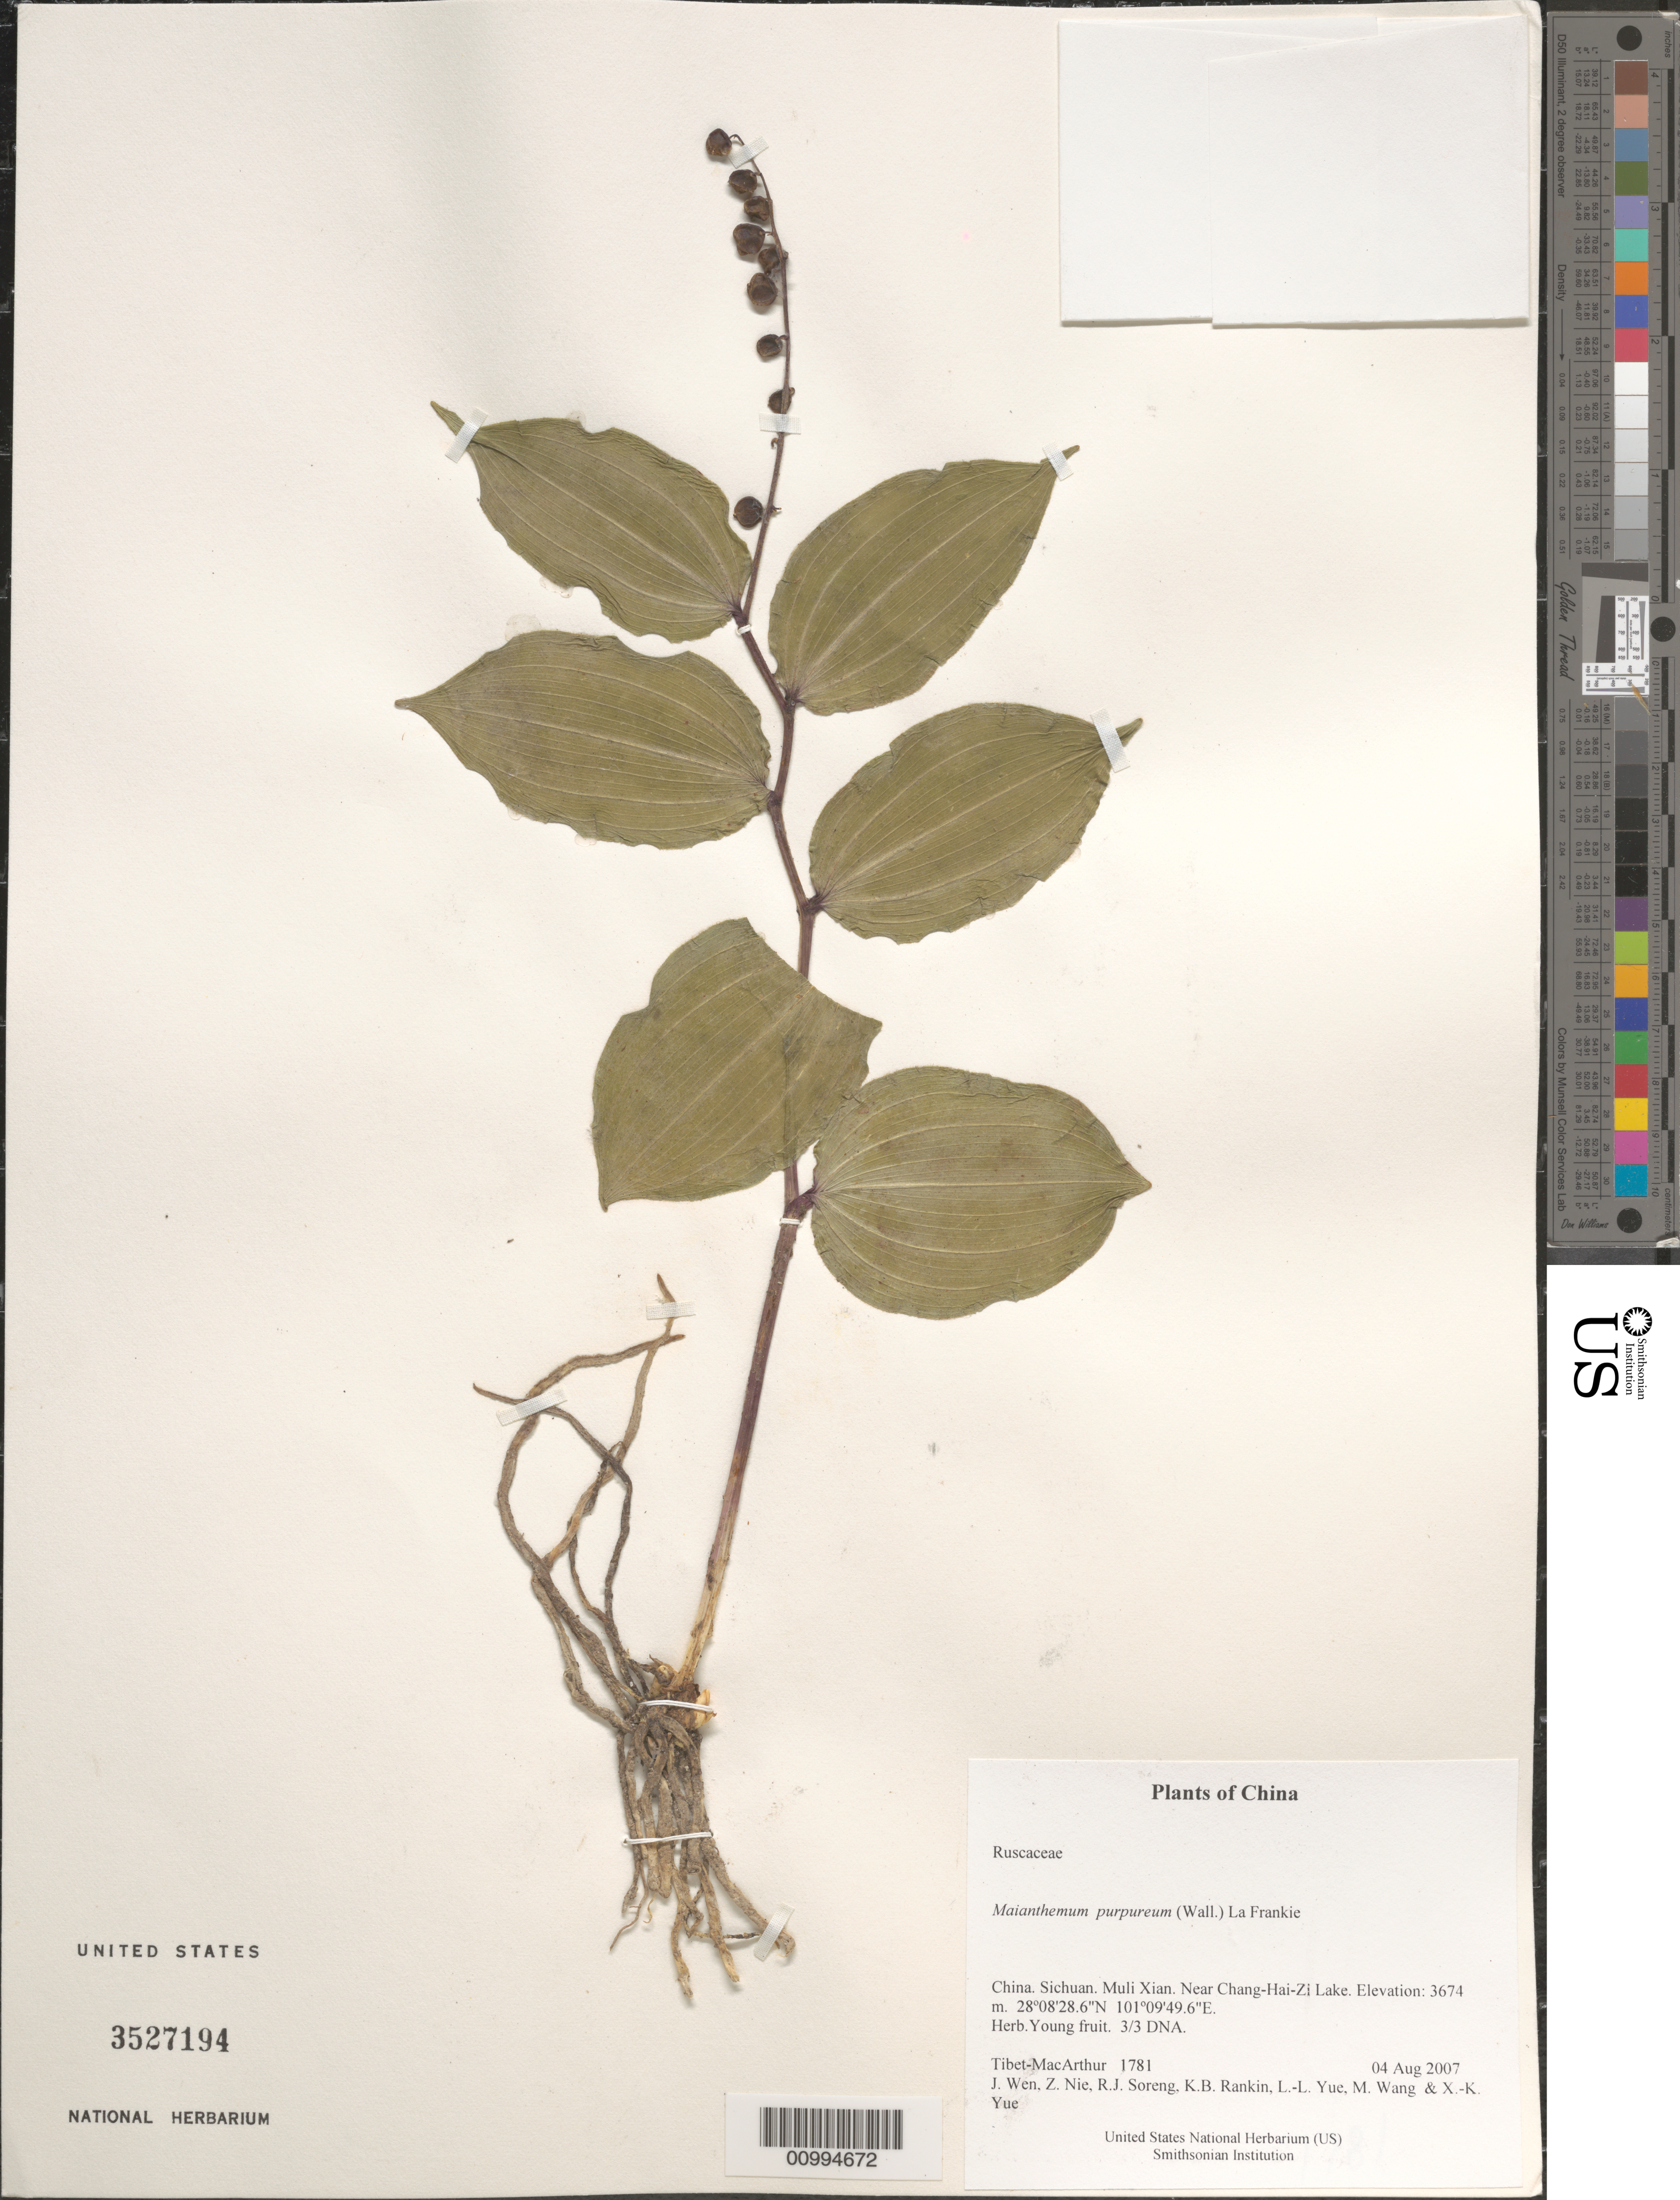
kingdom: Plantae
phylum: Tracheophyta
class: Liliopsida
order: Asparagales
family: Asparagaceae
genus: Maianthemum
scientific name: Maianthemum purpureum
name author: (Wall.) LaFrankie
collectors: Tibet-MacArthur, J. Wen, Z. Nie, R. J. Soreng, K. Rankin, L. Yue, M. Wang & X. Yue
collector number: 1781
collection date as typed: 04 Aug 2007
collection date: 2007-08-04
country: China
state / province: Sichuan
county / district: Muli Xian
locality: Near Chang-Hai-Zi Lake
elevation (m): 3674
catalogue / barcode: US 3527194